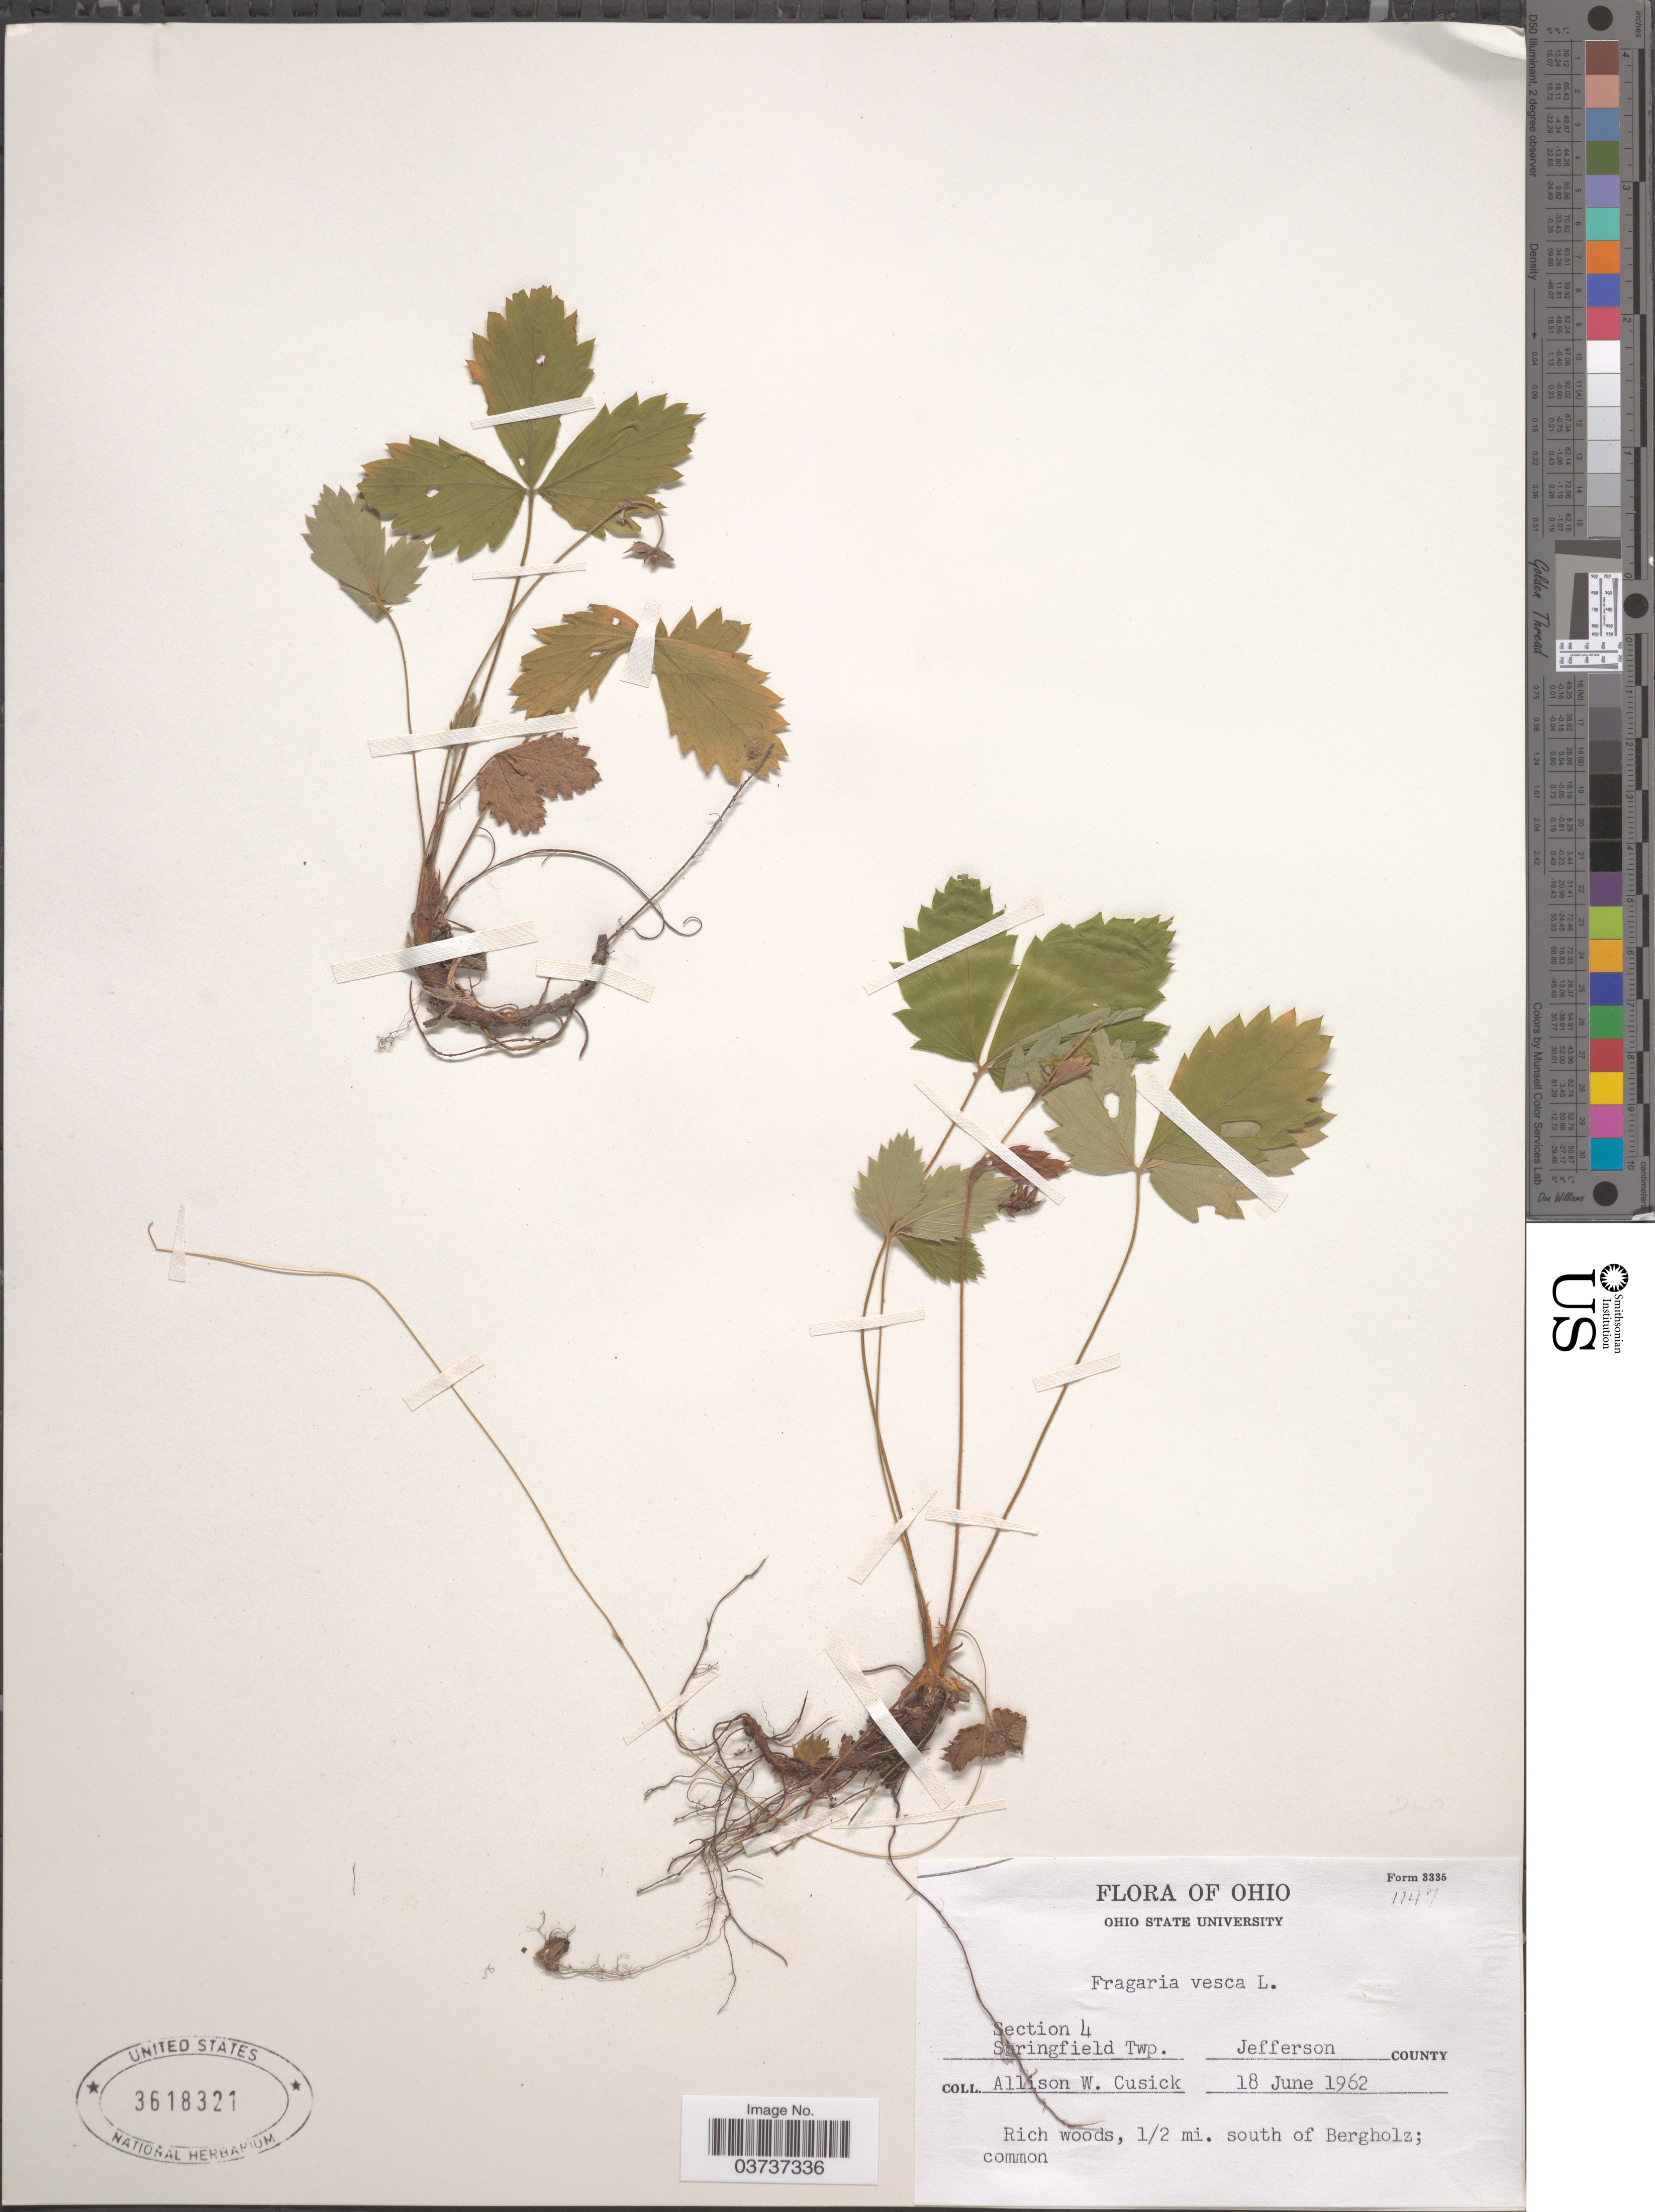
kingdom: Plantae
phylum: Tracheophyta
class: Magnoliopsida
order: Rosales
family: Rosaceae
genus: Fragaria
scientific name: Fragaria vesca subsp. americana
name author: (Porter) Staudt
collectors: A. Cusick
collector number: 1147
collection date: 1962-06-18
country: United States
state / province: Ohio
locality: Section 4. Springfield Twp. Jefferson County.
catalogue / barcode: US 3618321